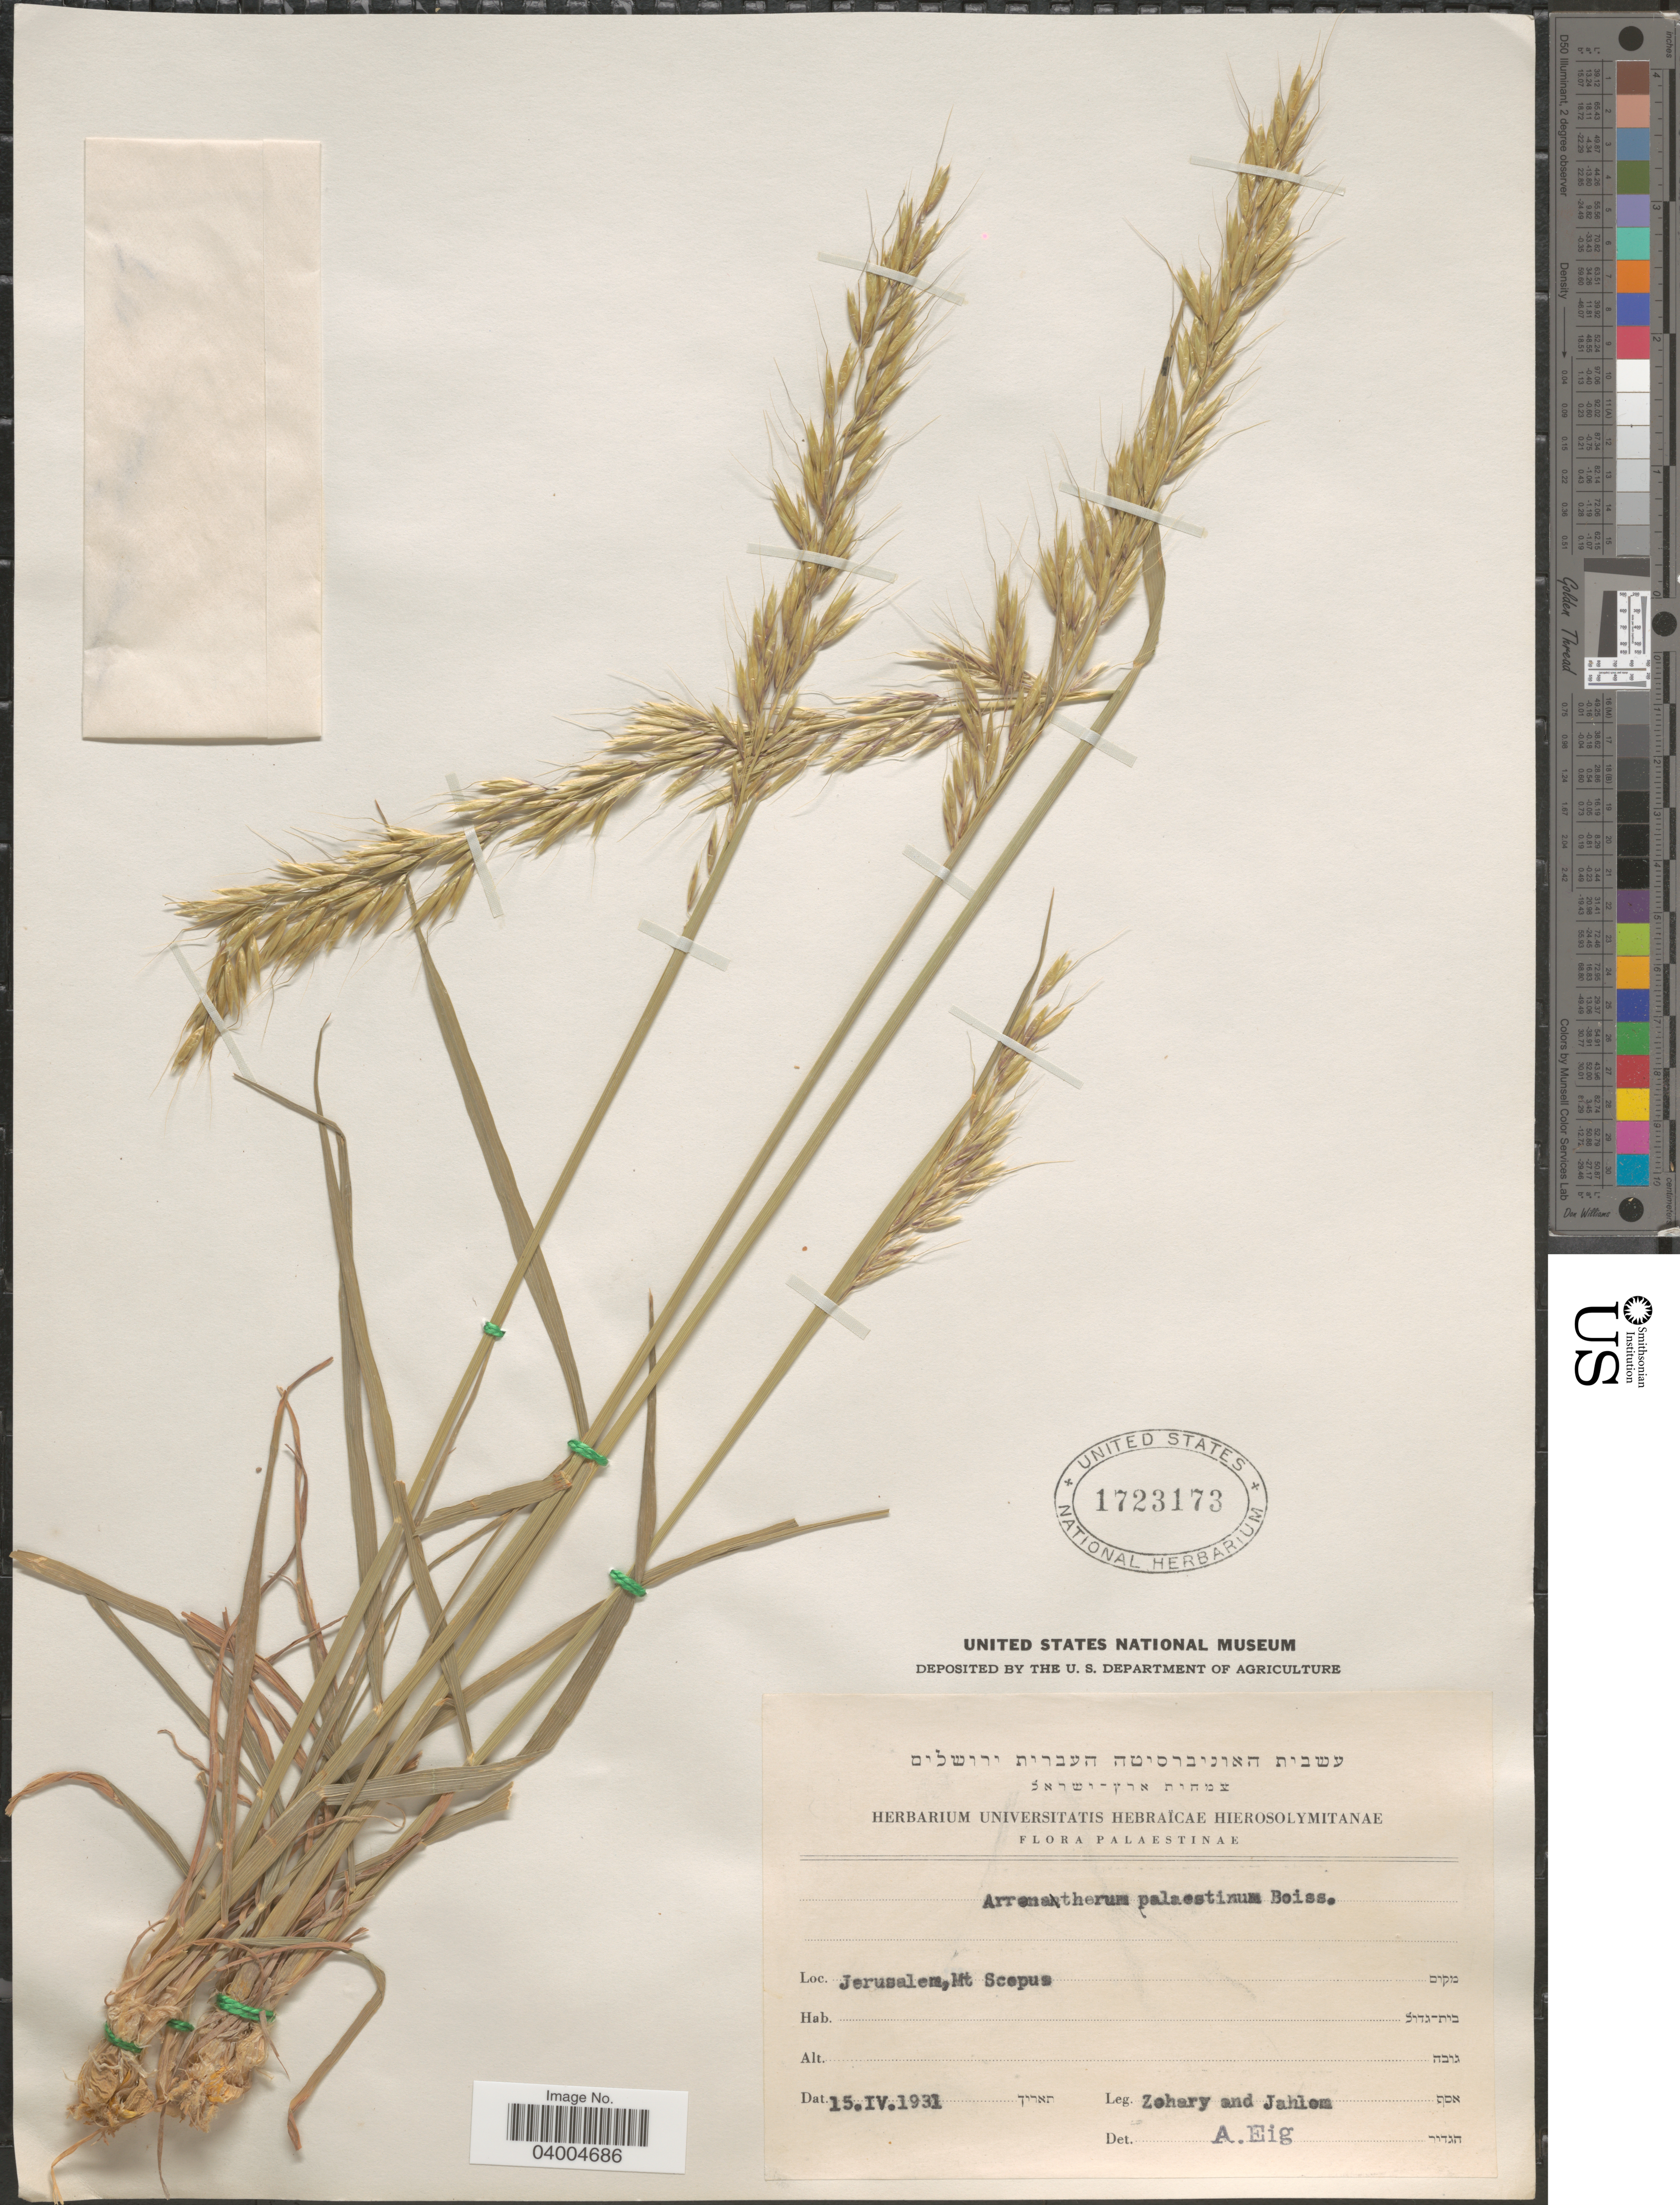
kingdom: Plantae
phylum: Tracheophyta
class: Liliopsida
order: Poales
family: Poaceae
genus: Arrhenatherum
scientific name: Arrhenatherum palaestenum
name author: Boiss.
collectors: Zohary & Jahlom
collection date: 1931-04-15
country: Israel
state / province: Jerusalem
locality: Palaestinae. Mt. Scopus.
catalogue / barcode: US 1723173